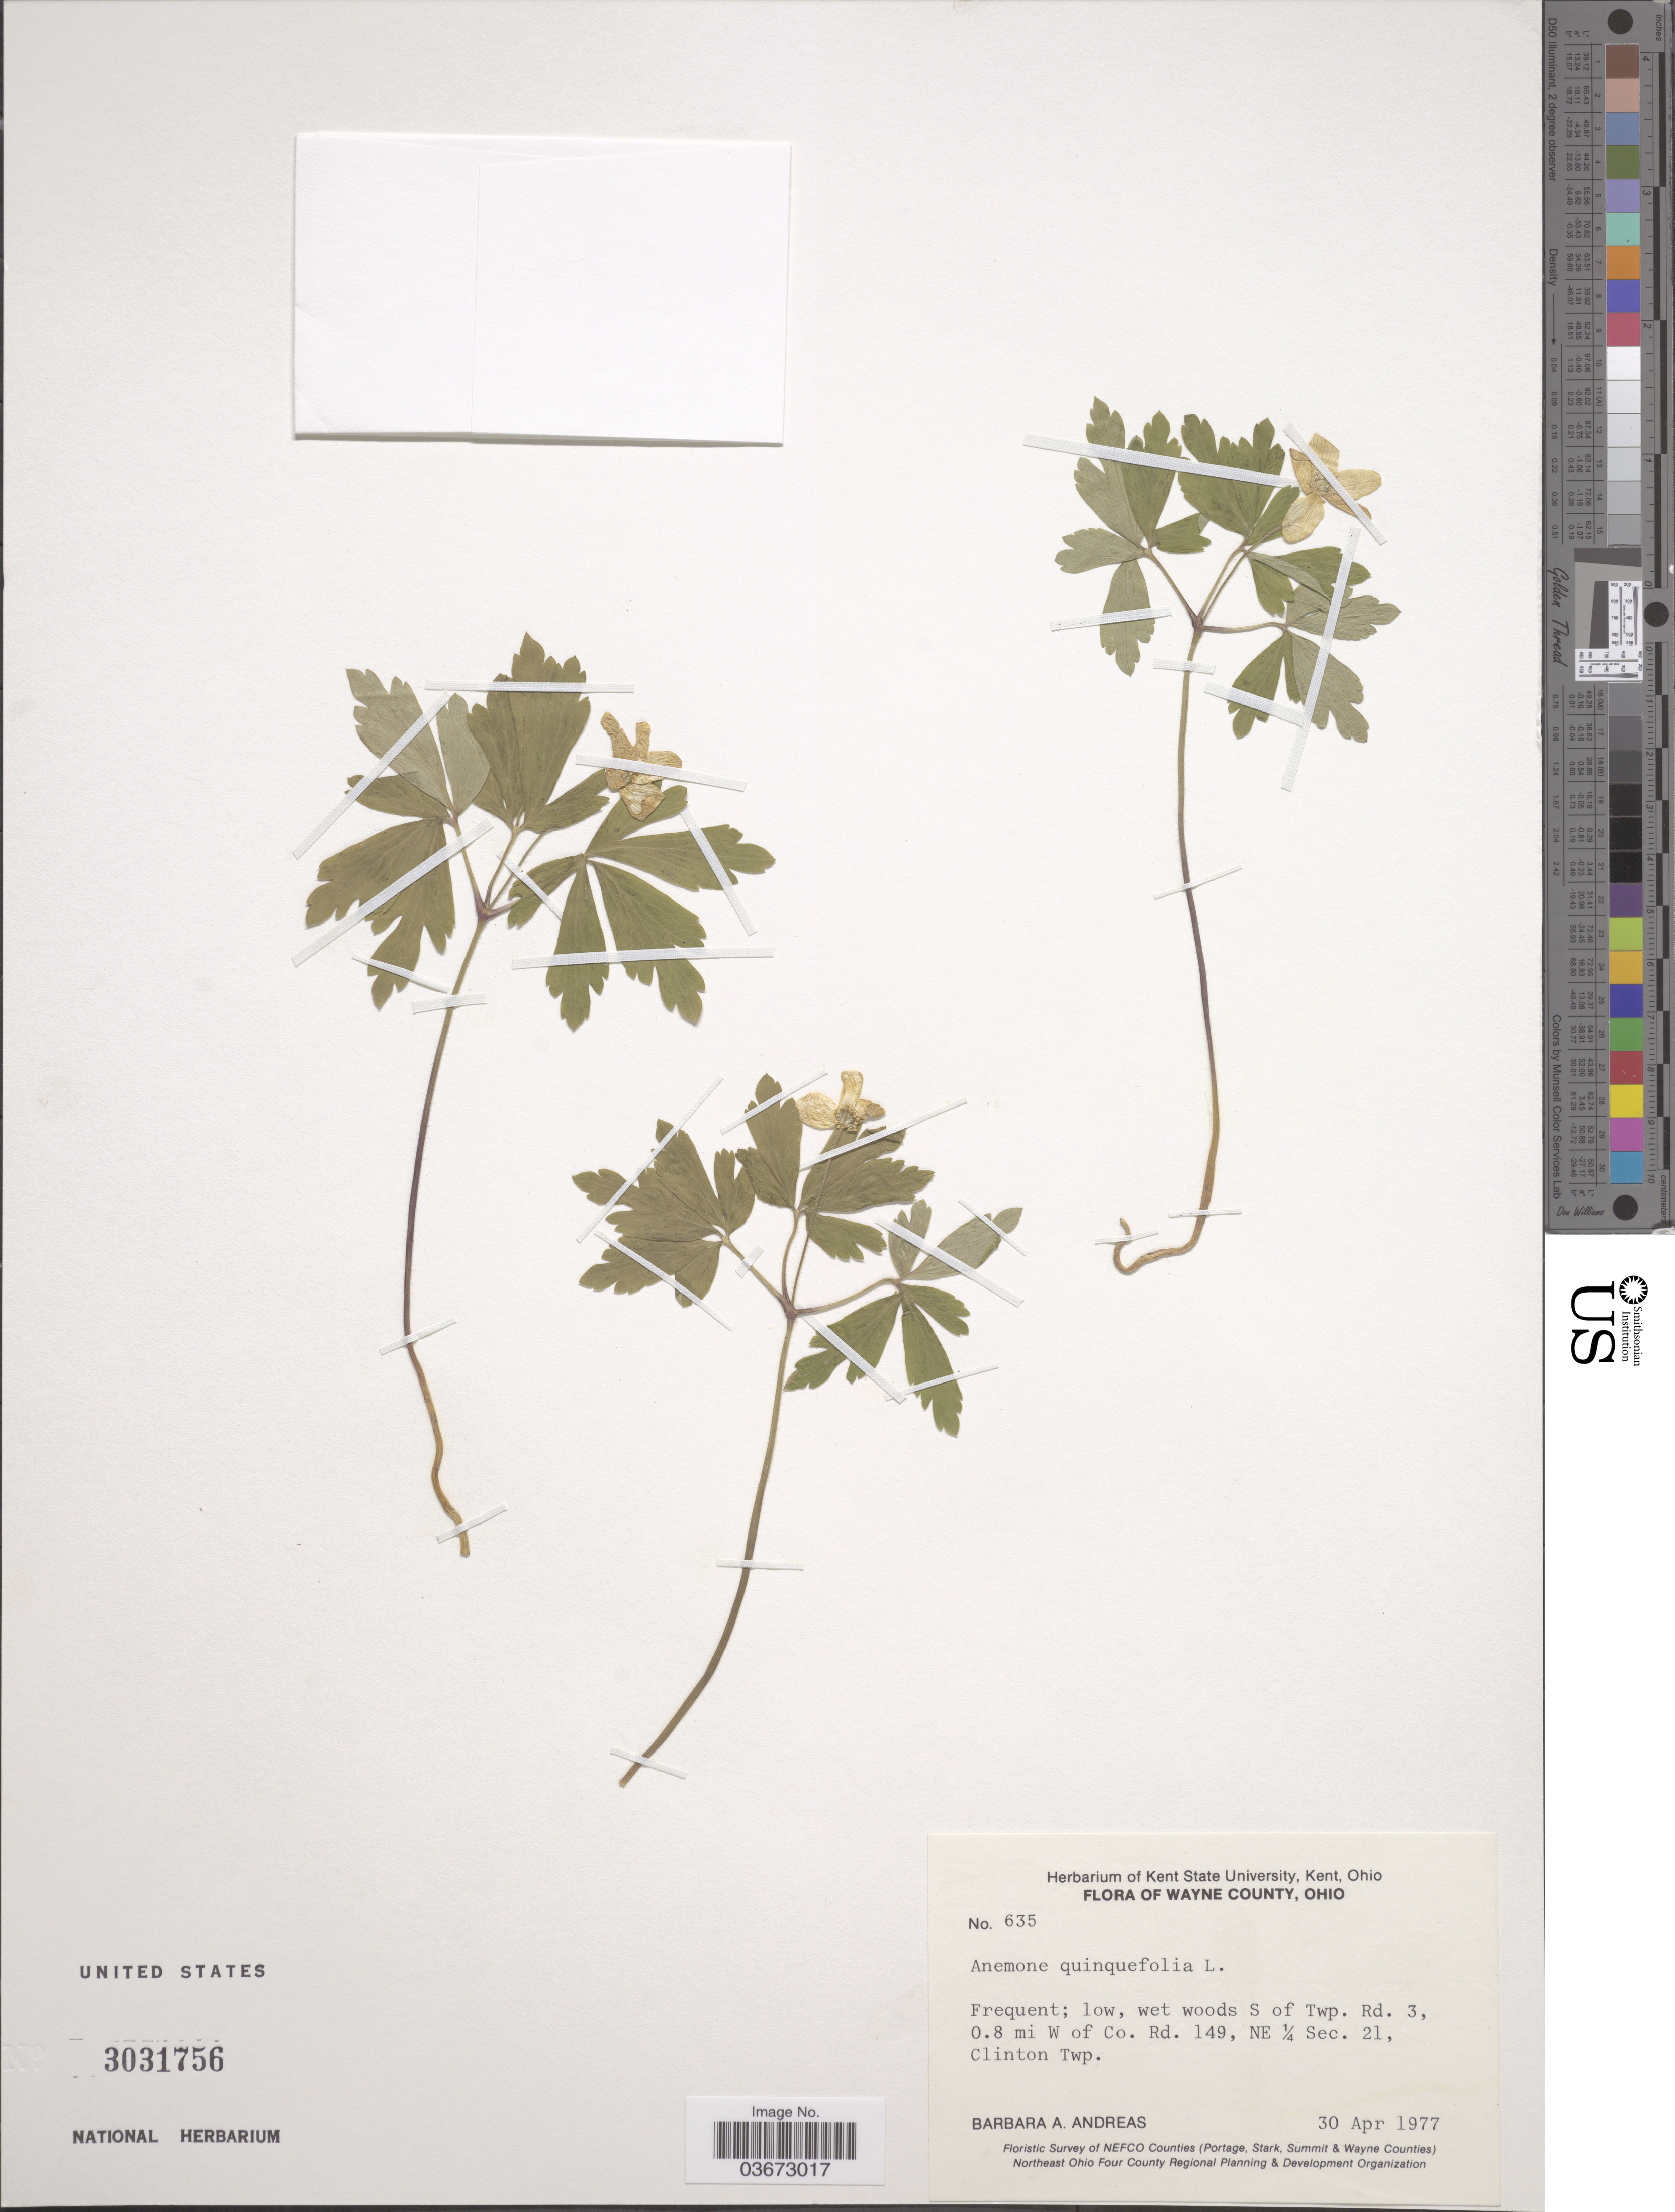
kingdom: Plantae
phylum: Tracheophyta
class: Magnoliopsida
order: Ranunculales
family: Ranunculaceae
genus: Anemone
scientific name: Anemone quinquefolia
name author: L.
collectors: B. A. Andreas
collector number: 635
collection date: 1977-04-30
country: United States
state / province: Ohio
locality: Wayne County. Wet woods S of Twp. Rd. 3, 0.8 mi W of Co. Rd. 149, NE ¼ Sec. 21, Clinton Twp.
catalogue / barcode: US 3031756